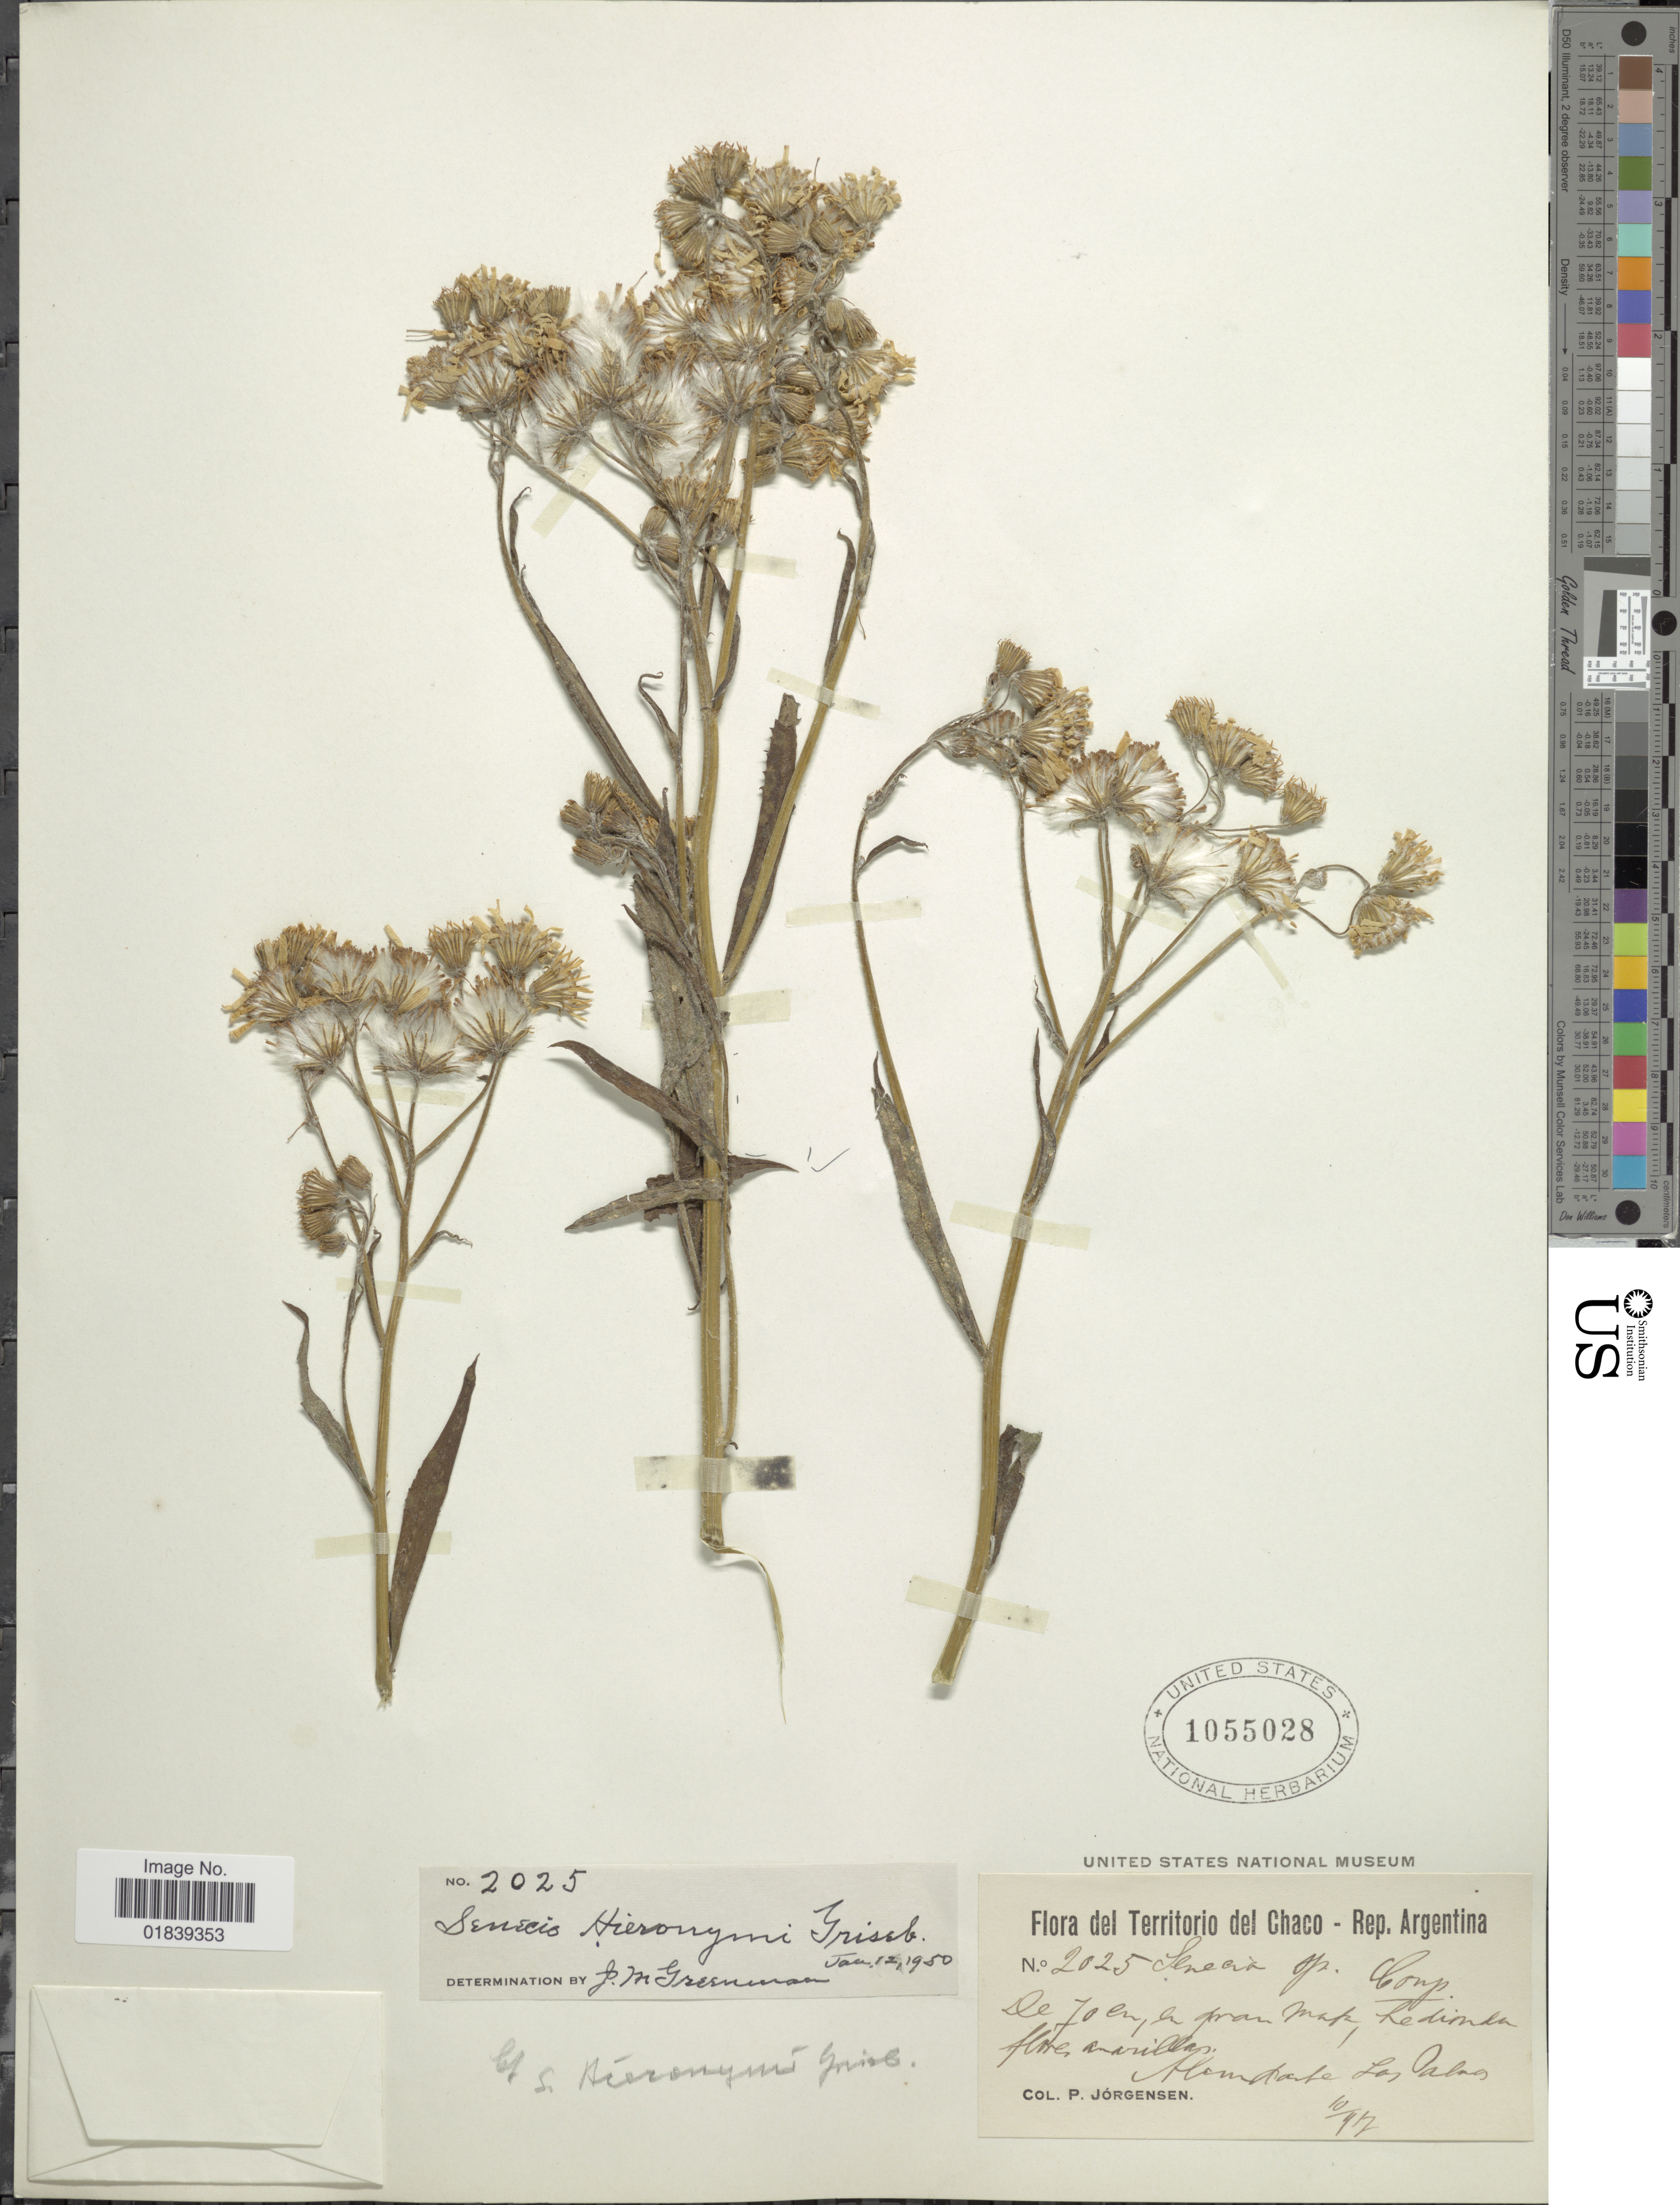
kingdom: Plantae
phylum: Tracheophyta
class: Magnoliopsida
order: Asterales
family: Asteraceae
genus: Senecio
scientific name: Senecio hieronymi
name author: Griseb.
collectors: P. Jörgensen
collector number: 2025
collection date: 1917-10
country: Argentina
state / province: Chaco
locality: Las Palmas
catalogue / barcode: US 1055028